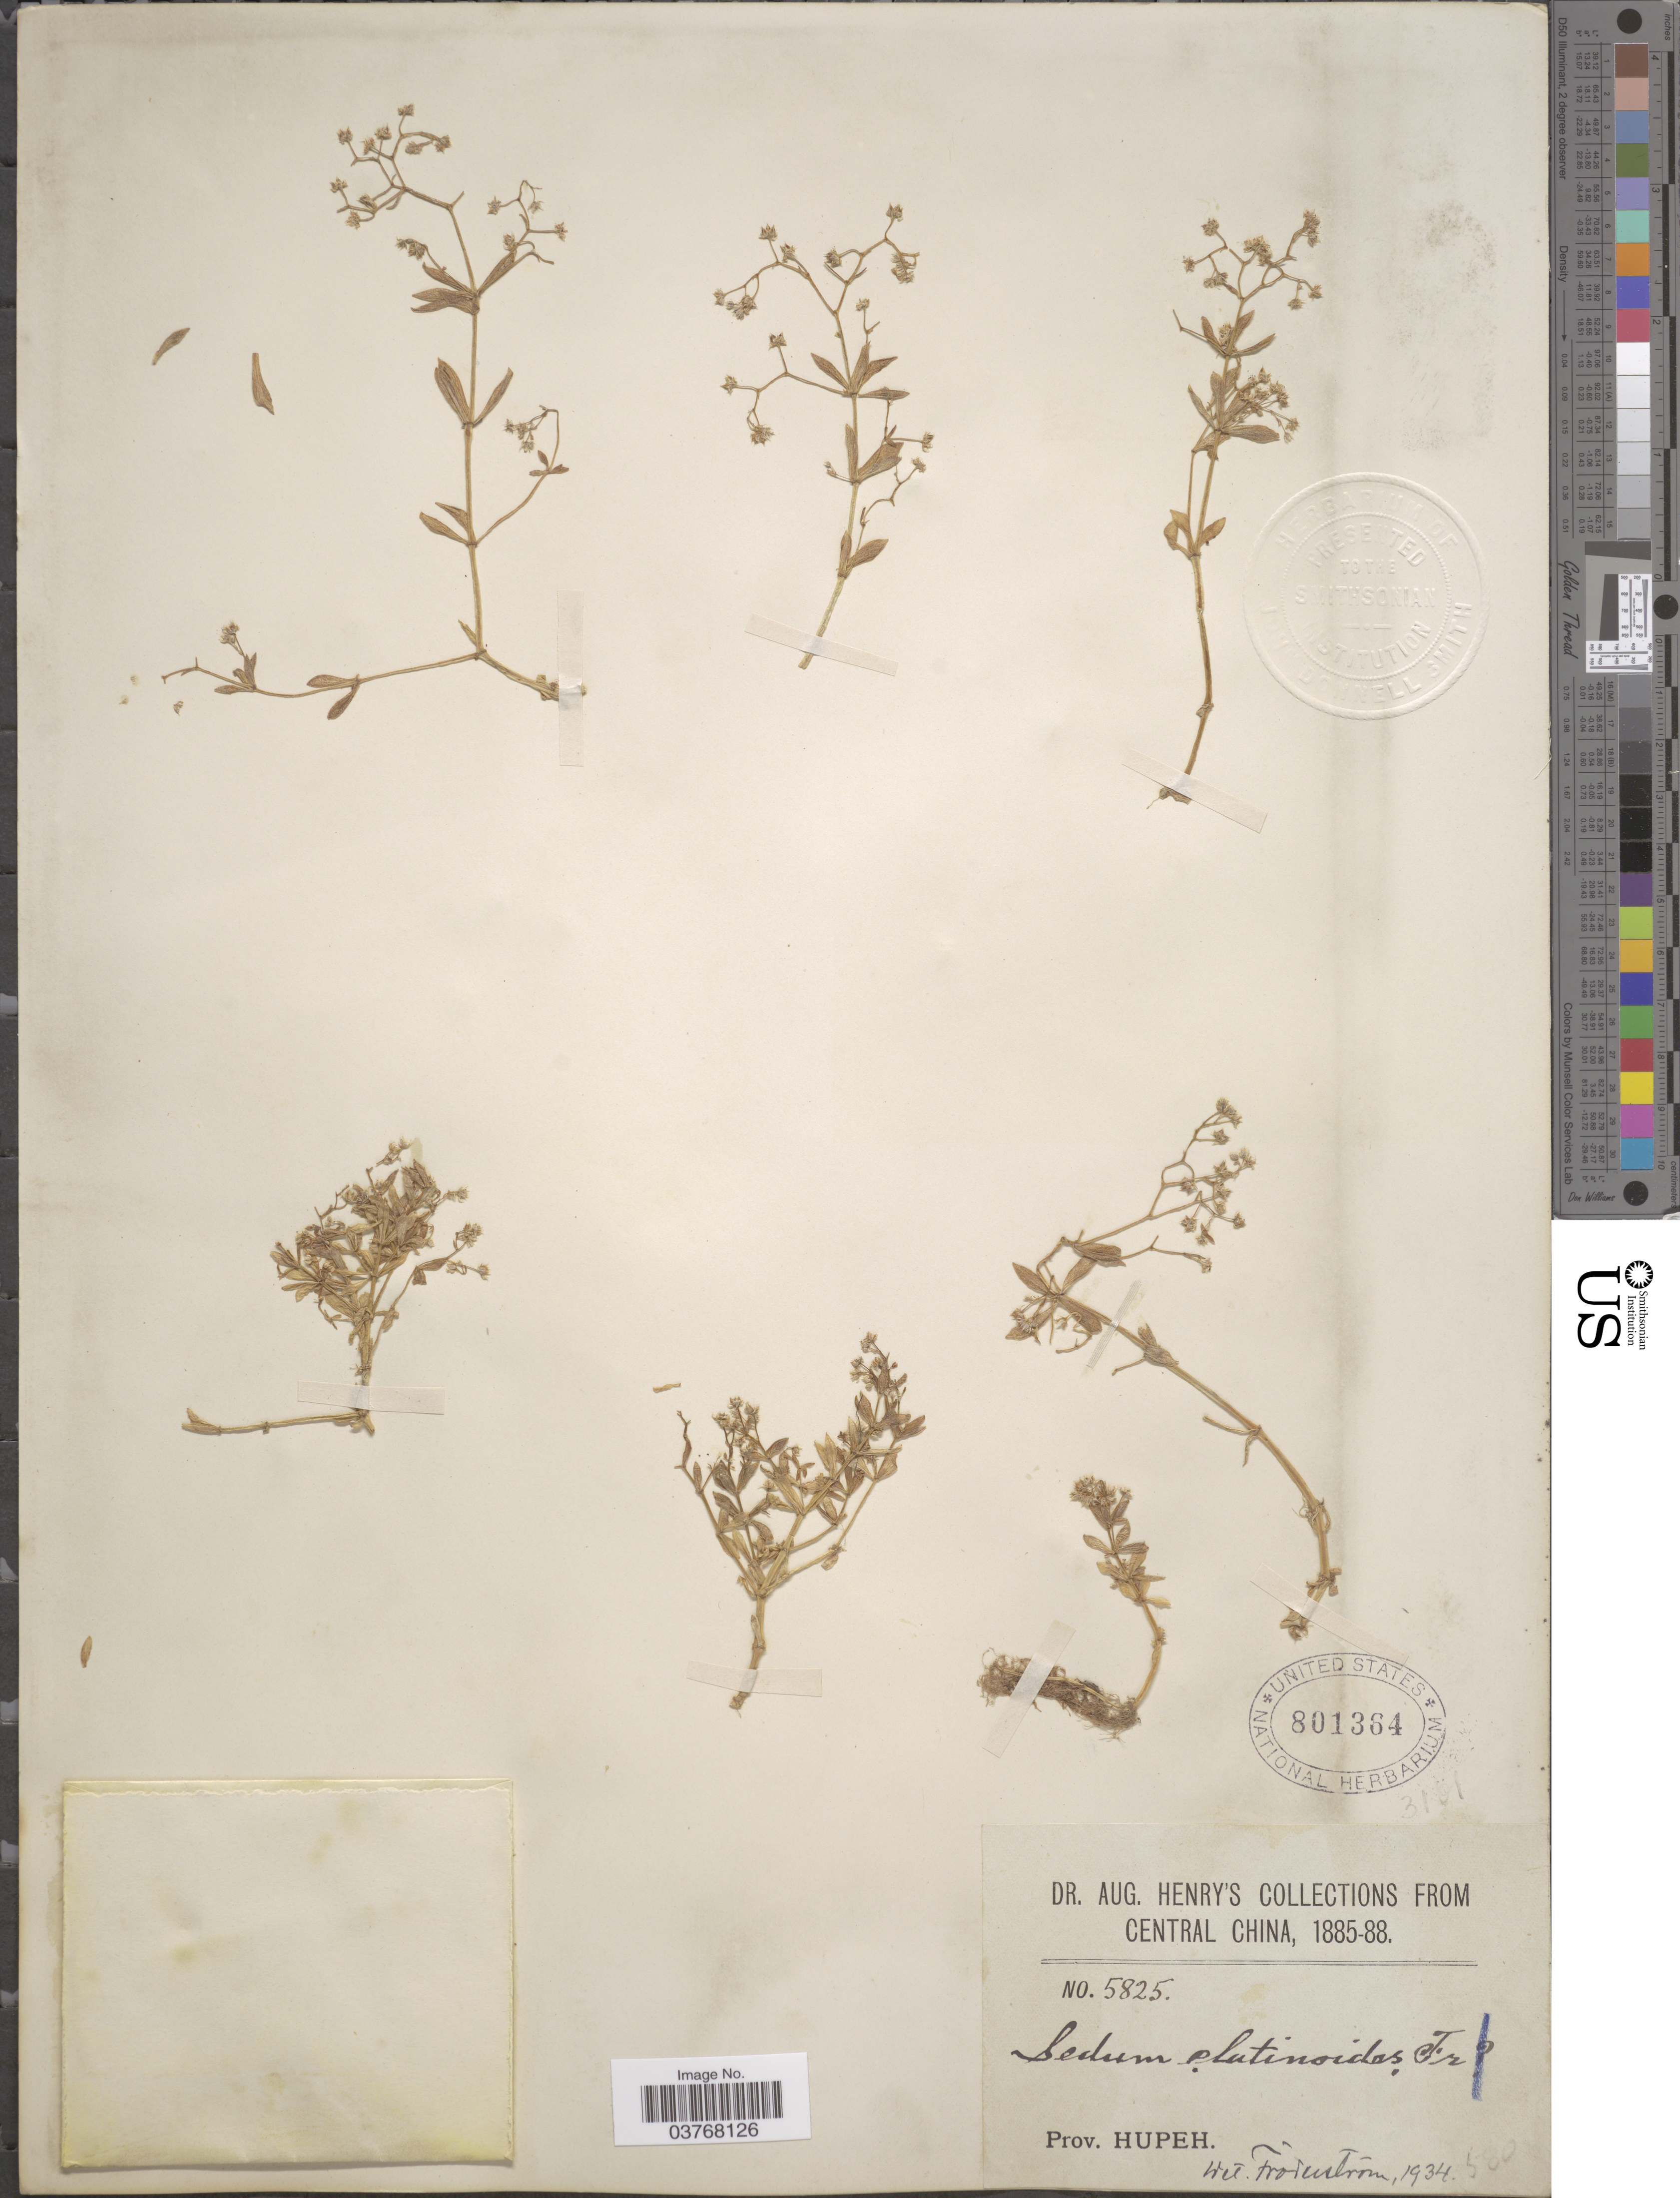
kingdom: Plantae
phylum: Tracheophyta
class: Magnoliopsida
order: Saxifragales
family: Crassulaceae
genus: Sedum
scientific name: Sedum elatinoides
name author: Franch.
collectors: A. Henry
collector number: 5825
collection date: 1885/1888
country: China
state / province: Hubei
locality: Central China. Prov. Hupeh.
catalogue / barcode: US 801364